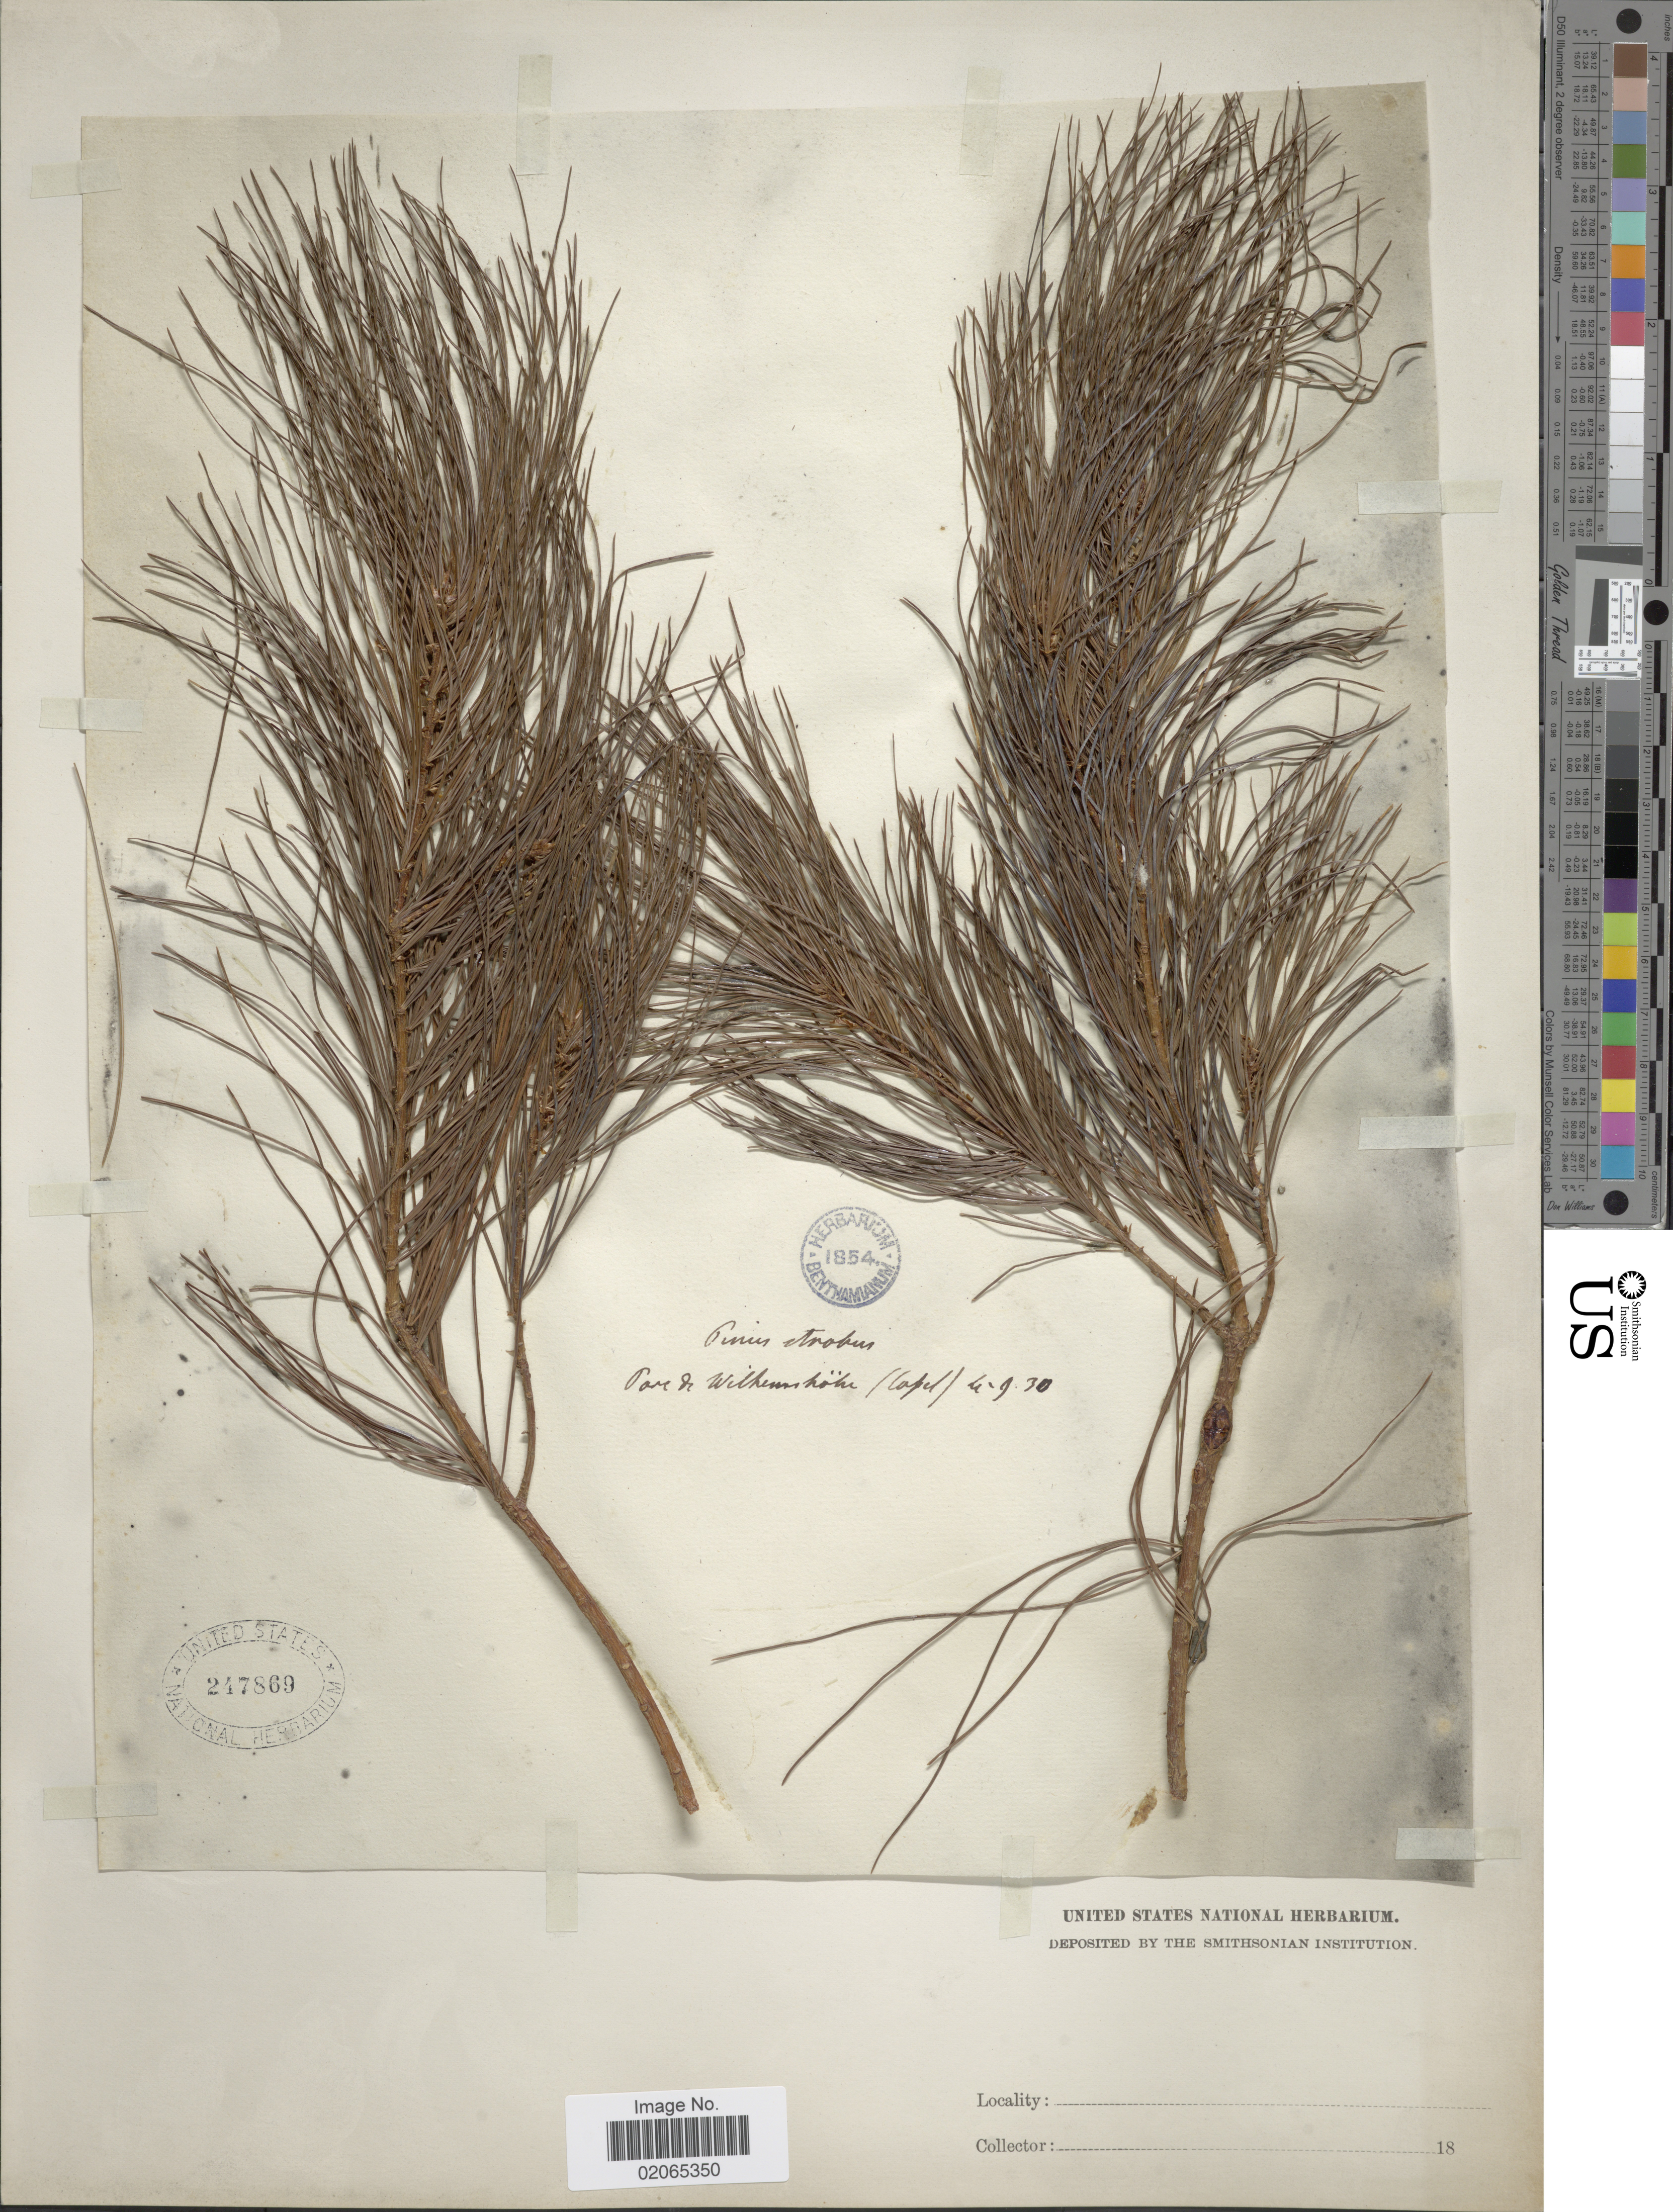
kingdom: Plantae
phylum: Tracheophyta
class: Pinopsida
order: Pinales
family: Pinaceae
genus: Pinus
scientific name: Pinus strobus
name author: L.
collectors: U.S. National Herbarium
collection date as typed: Transcribed d/m/y: 4/9/30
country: Germany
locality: Wilhelmshöhe, Kassel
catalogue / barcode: US 247869